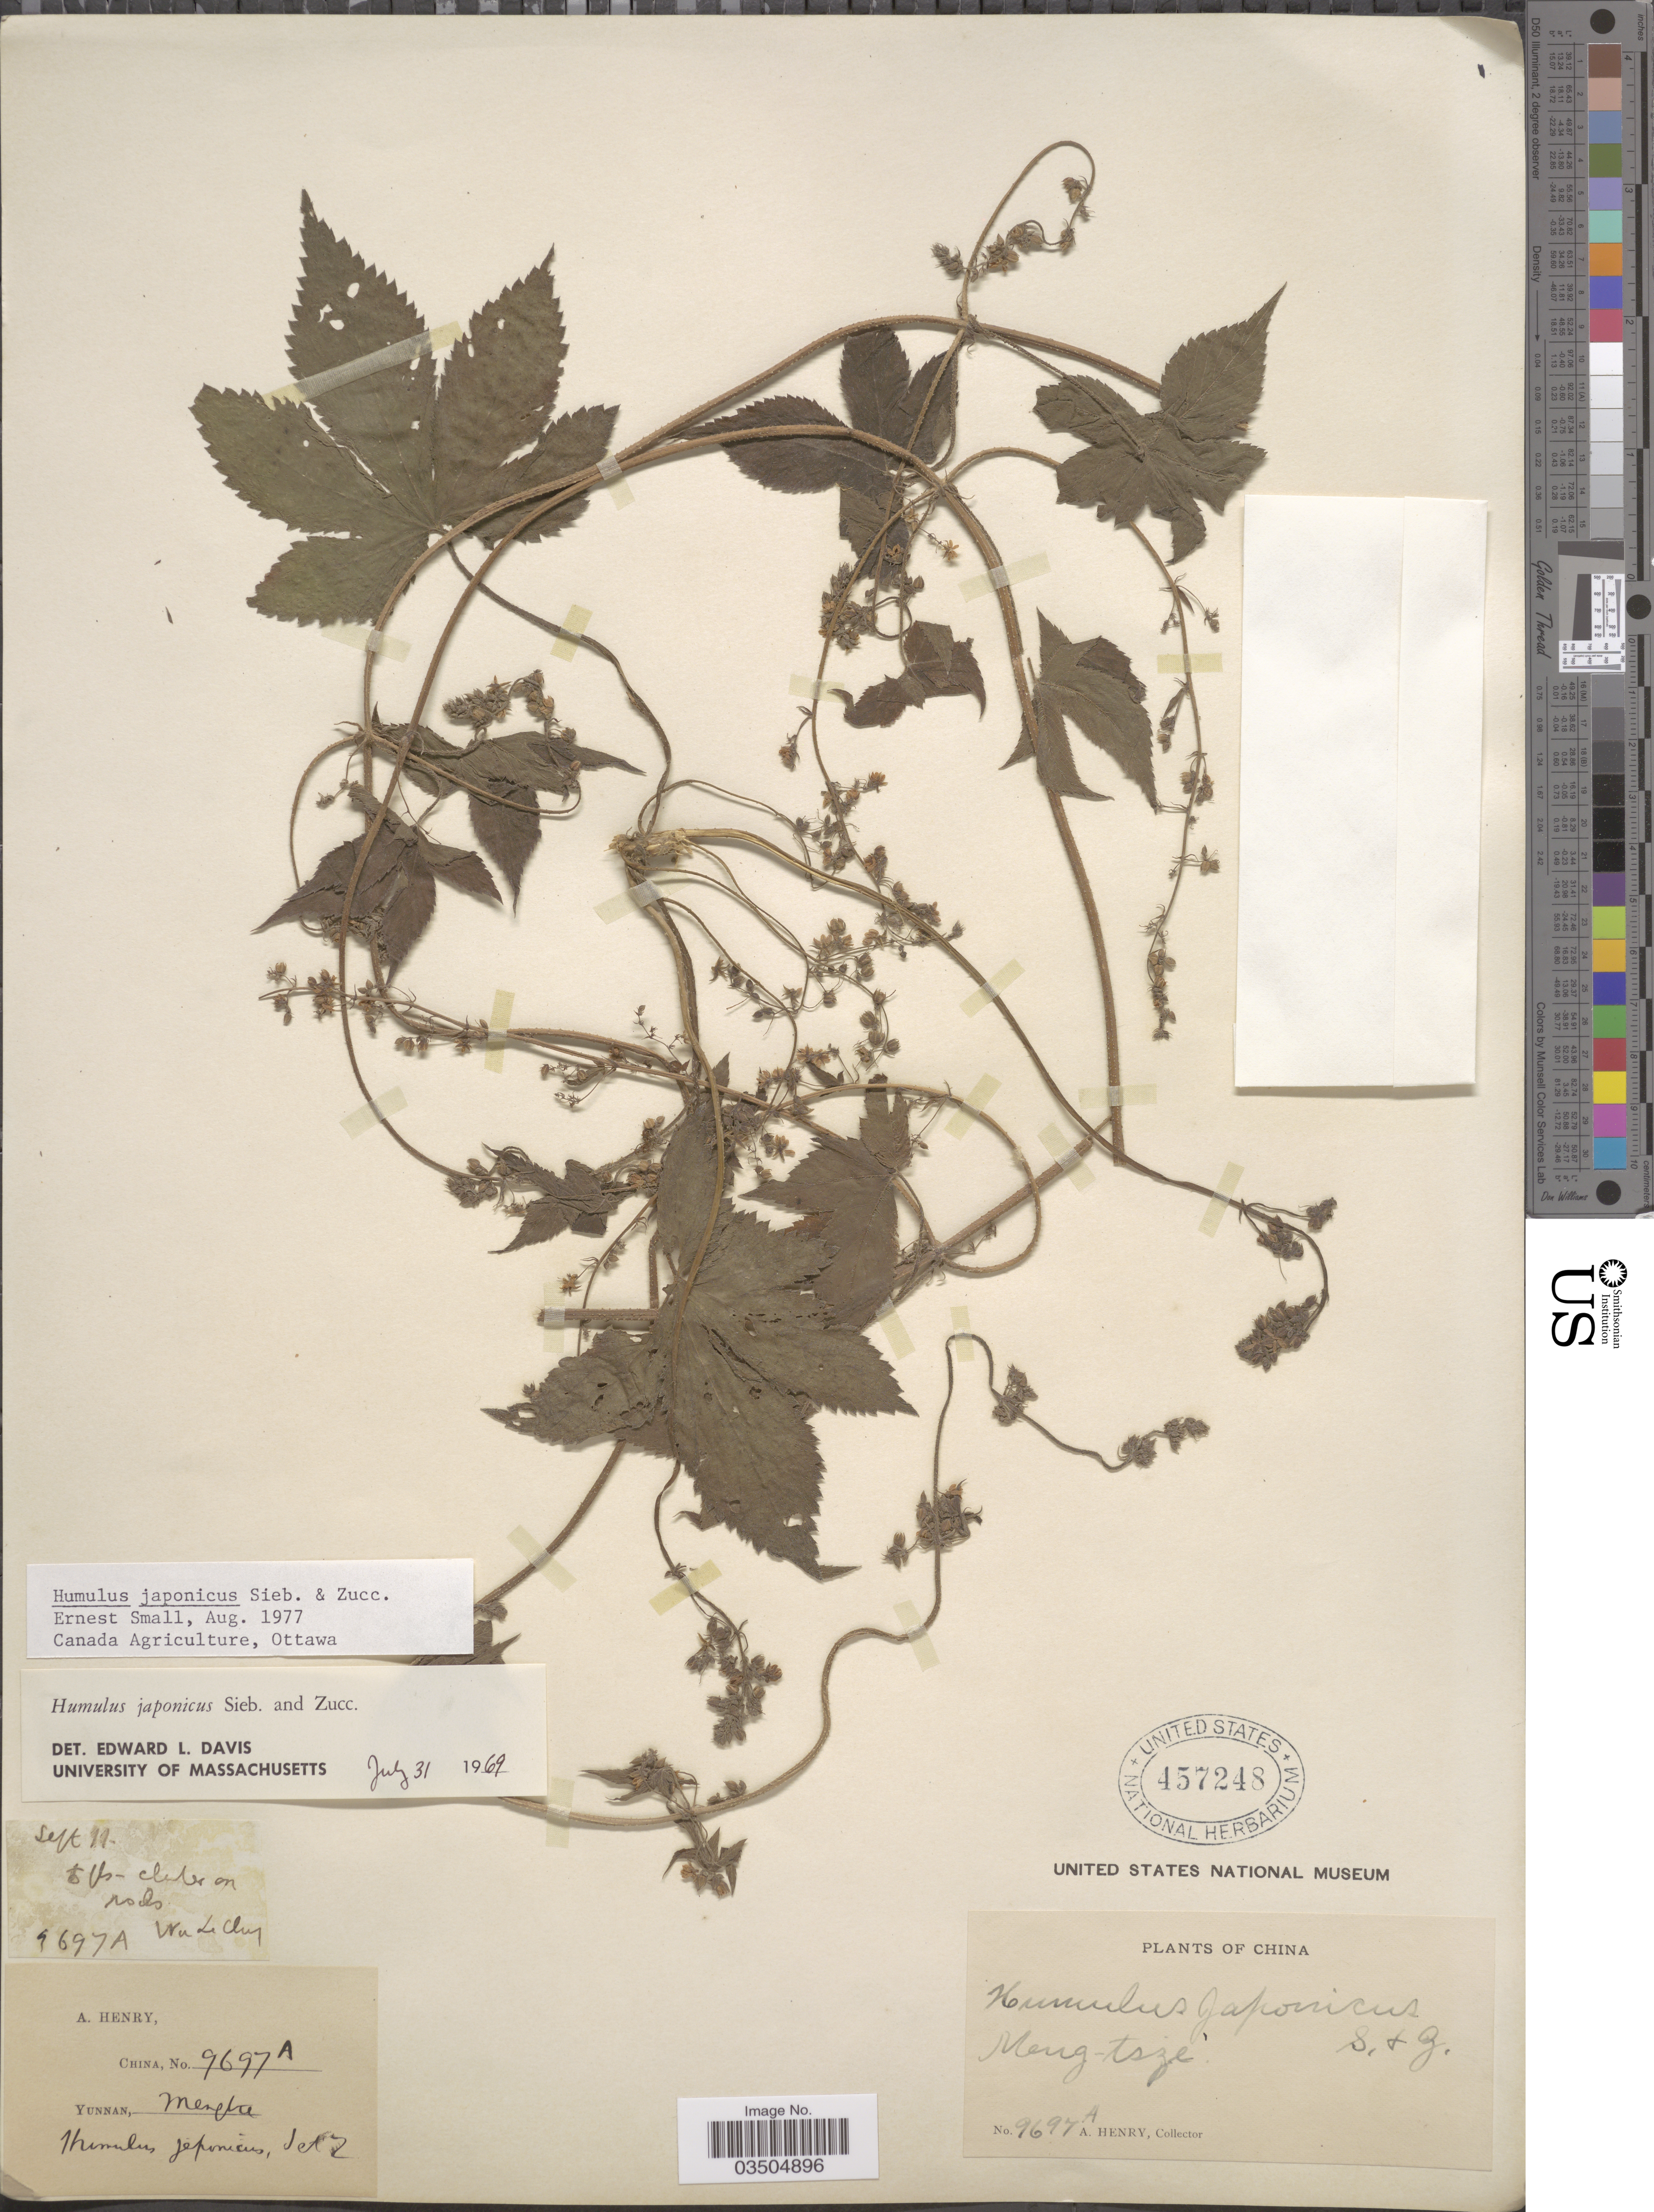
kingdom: Plantae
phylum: Tracheophyta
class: Magnoliopsida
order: Rosales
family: Cannabaceae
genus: Humulus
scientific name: Humulus japonicus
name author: Siebold & Zucc.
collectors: A. Henry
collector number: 9697 A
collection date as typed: Transcribed d/m/y: /9/11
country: China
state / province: Yunnan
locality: Meng-tsze. Wu Le Ching.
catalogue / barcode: US 457248